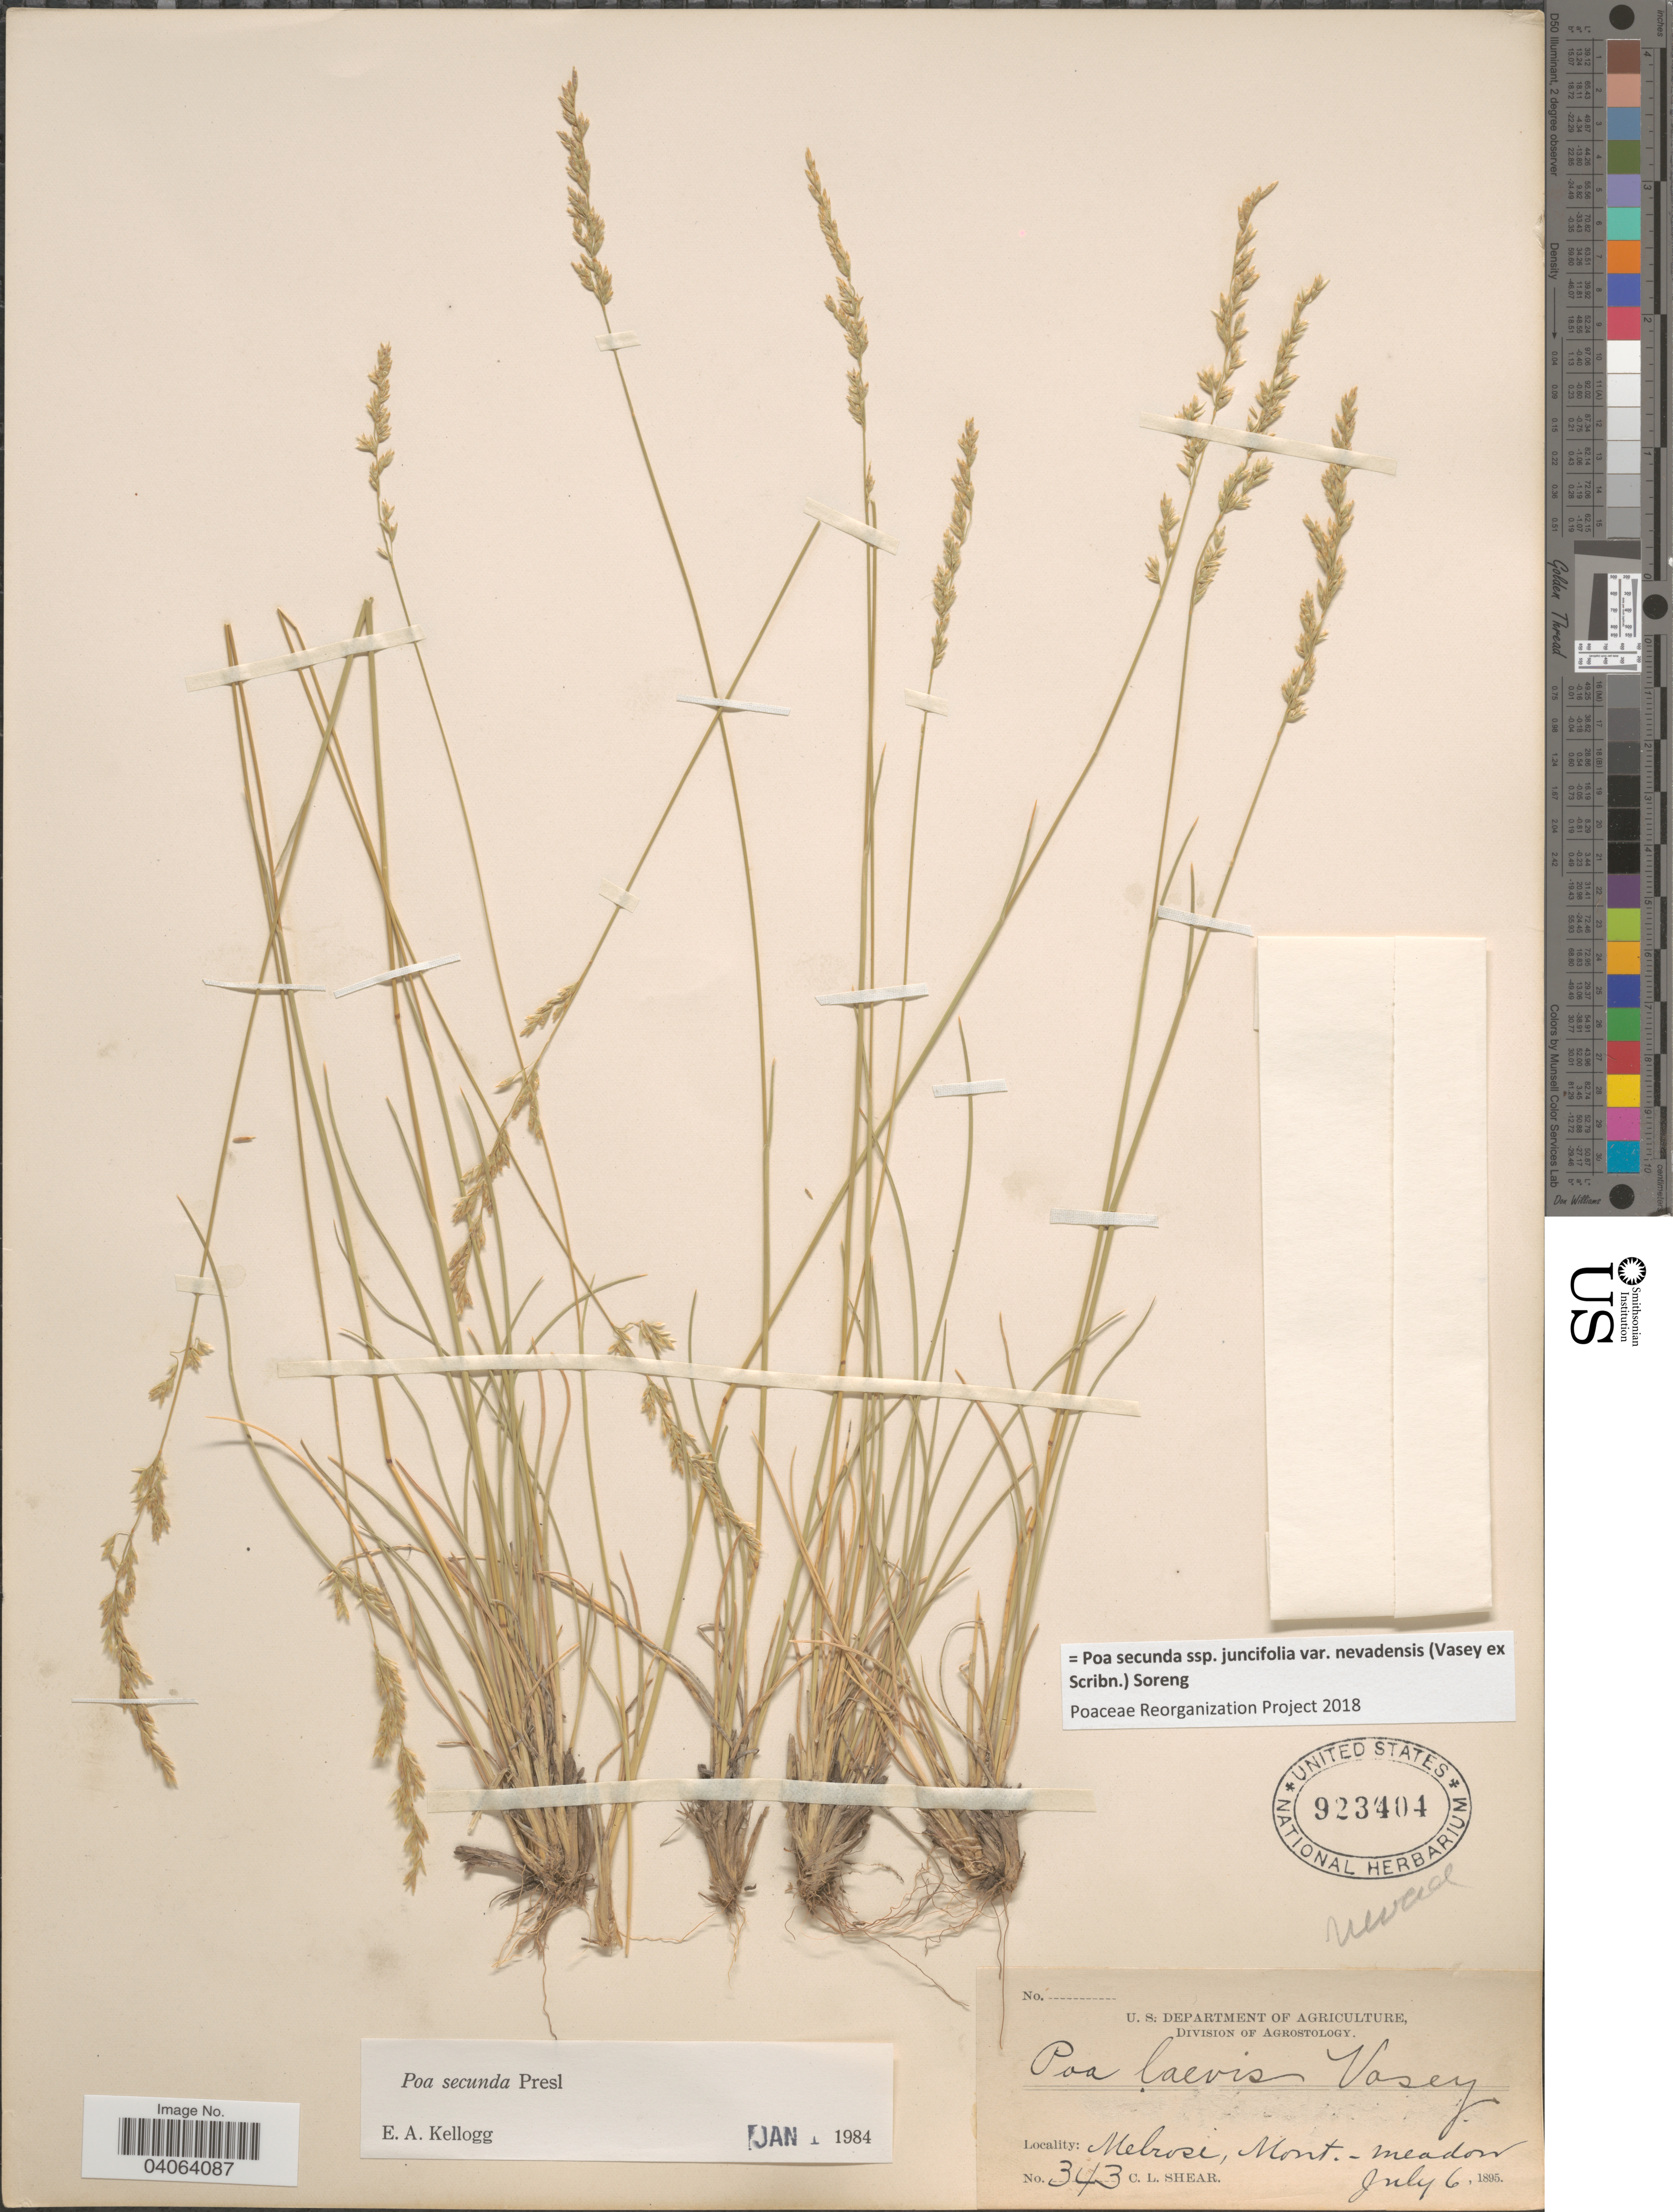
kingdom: Plantae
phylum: Tracheophyta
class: Liliopsida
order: Poales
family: Poaceae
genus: Poa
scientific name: Poa secunda subsp. juncifolia var. nevadensis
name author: (Vasey ex Scribn.) Soreng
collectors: C. L. Shear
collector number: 343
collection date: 1895-07-06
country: United States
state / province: Montana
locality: Melrose.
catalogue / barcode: US 923404